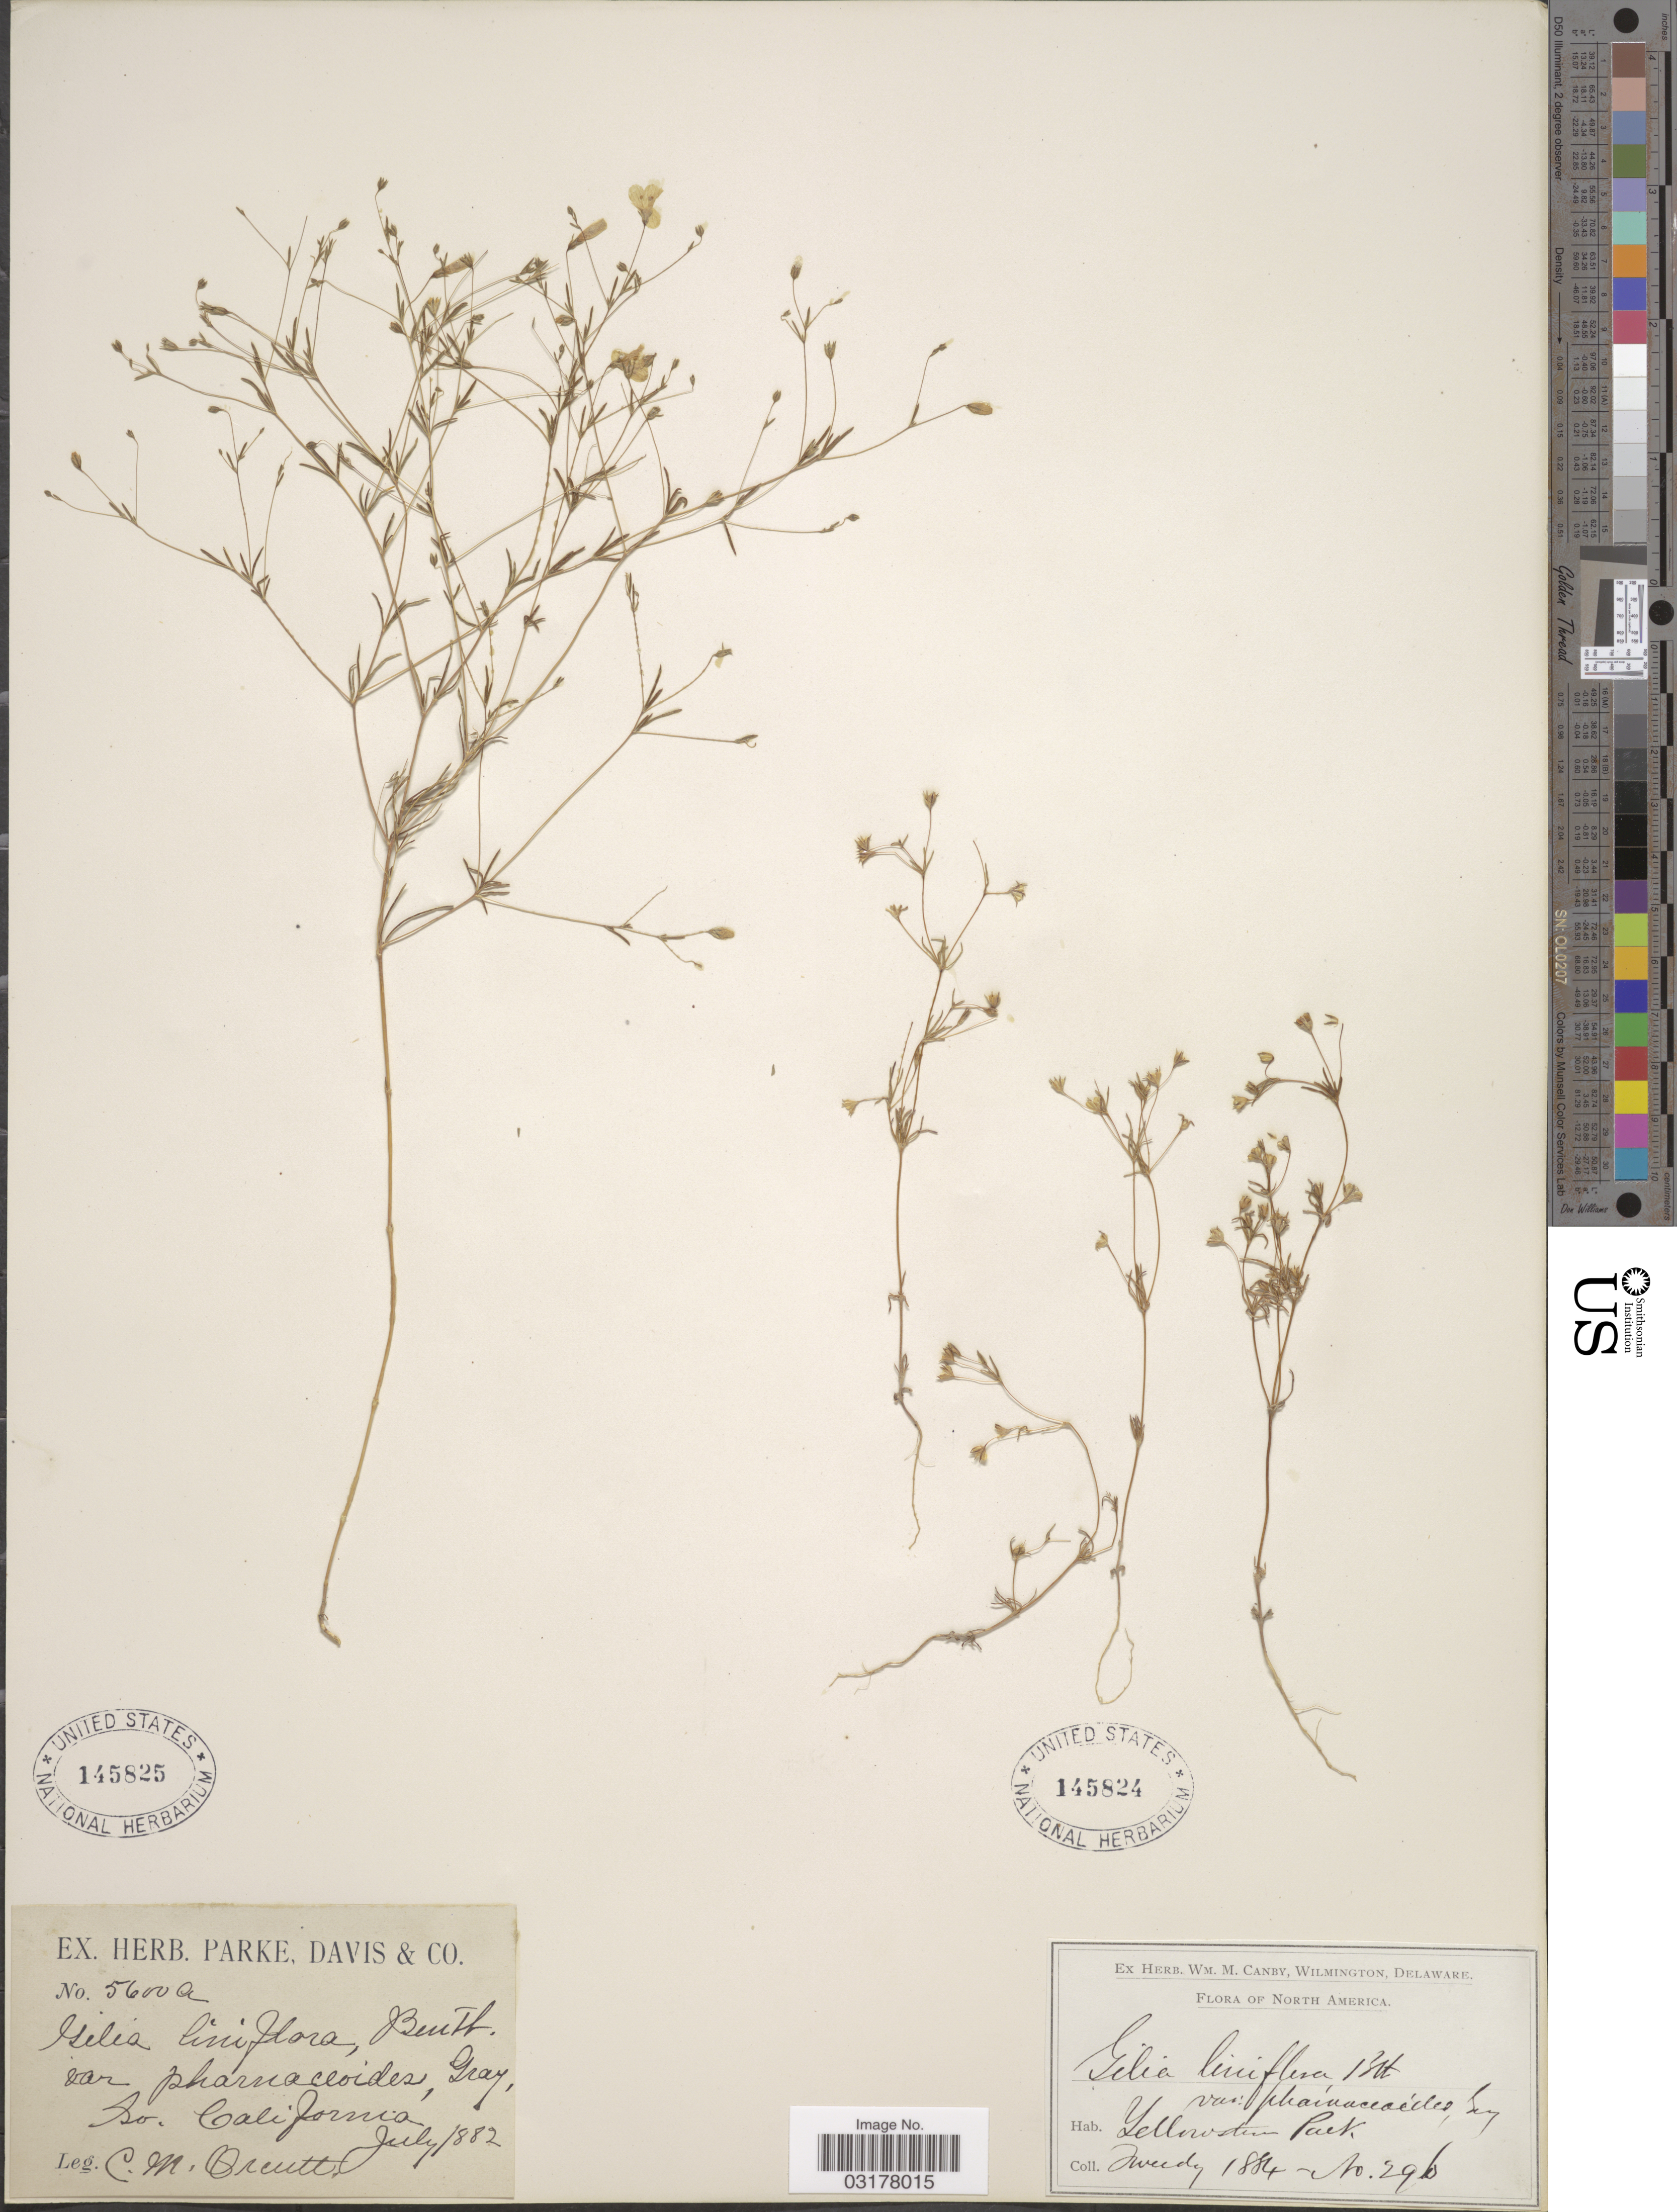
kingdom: Plantae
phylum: Tracheophyta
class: Magnoliopsida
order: Ericales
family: Polemoniaceae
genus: Leptosiphon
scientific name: Leptosiphon liniflorus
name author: (Benth.) J.M. Porter & L.A. Johnson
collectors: Tweedy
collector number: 296*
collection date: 1884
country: United States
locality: Yellowstone Park.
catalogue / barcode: US 145824